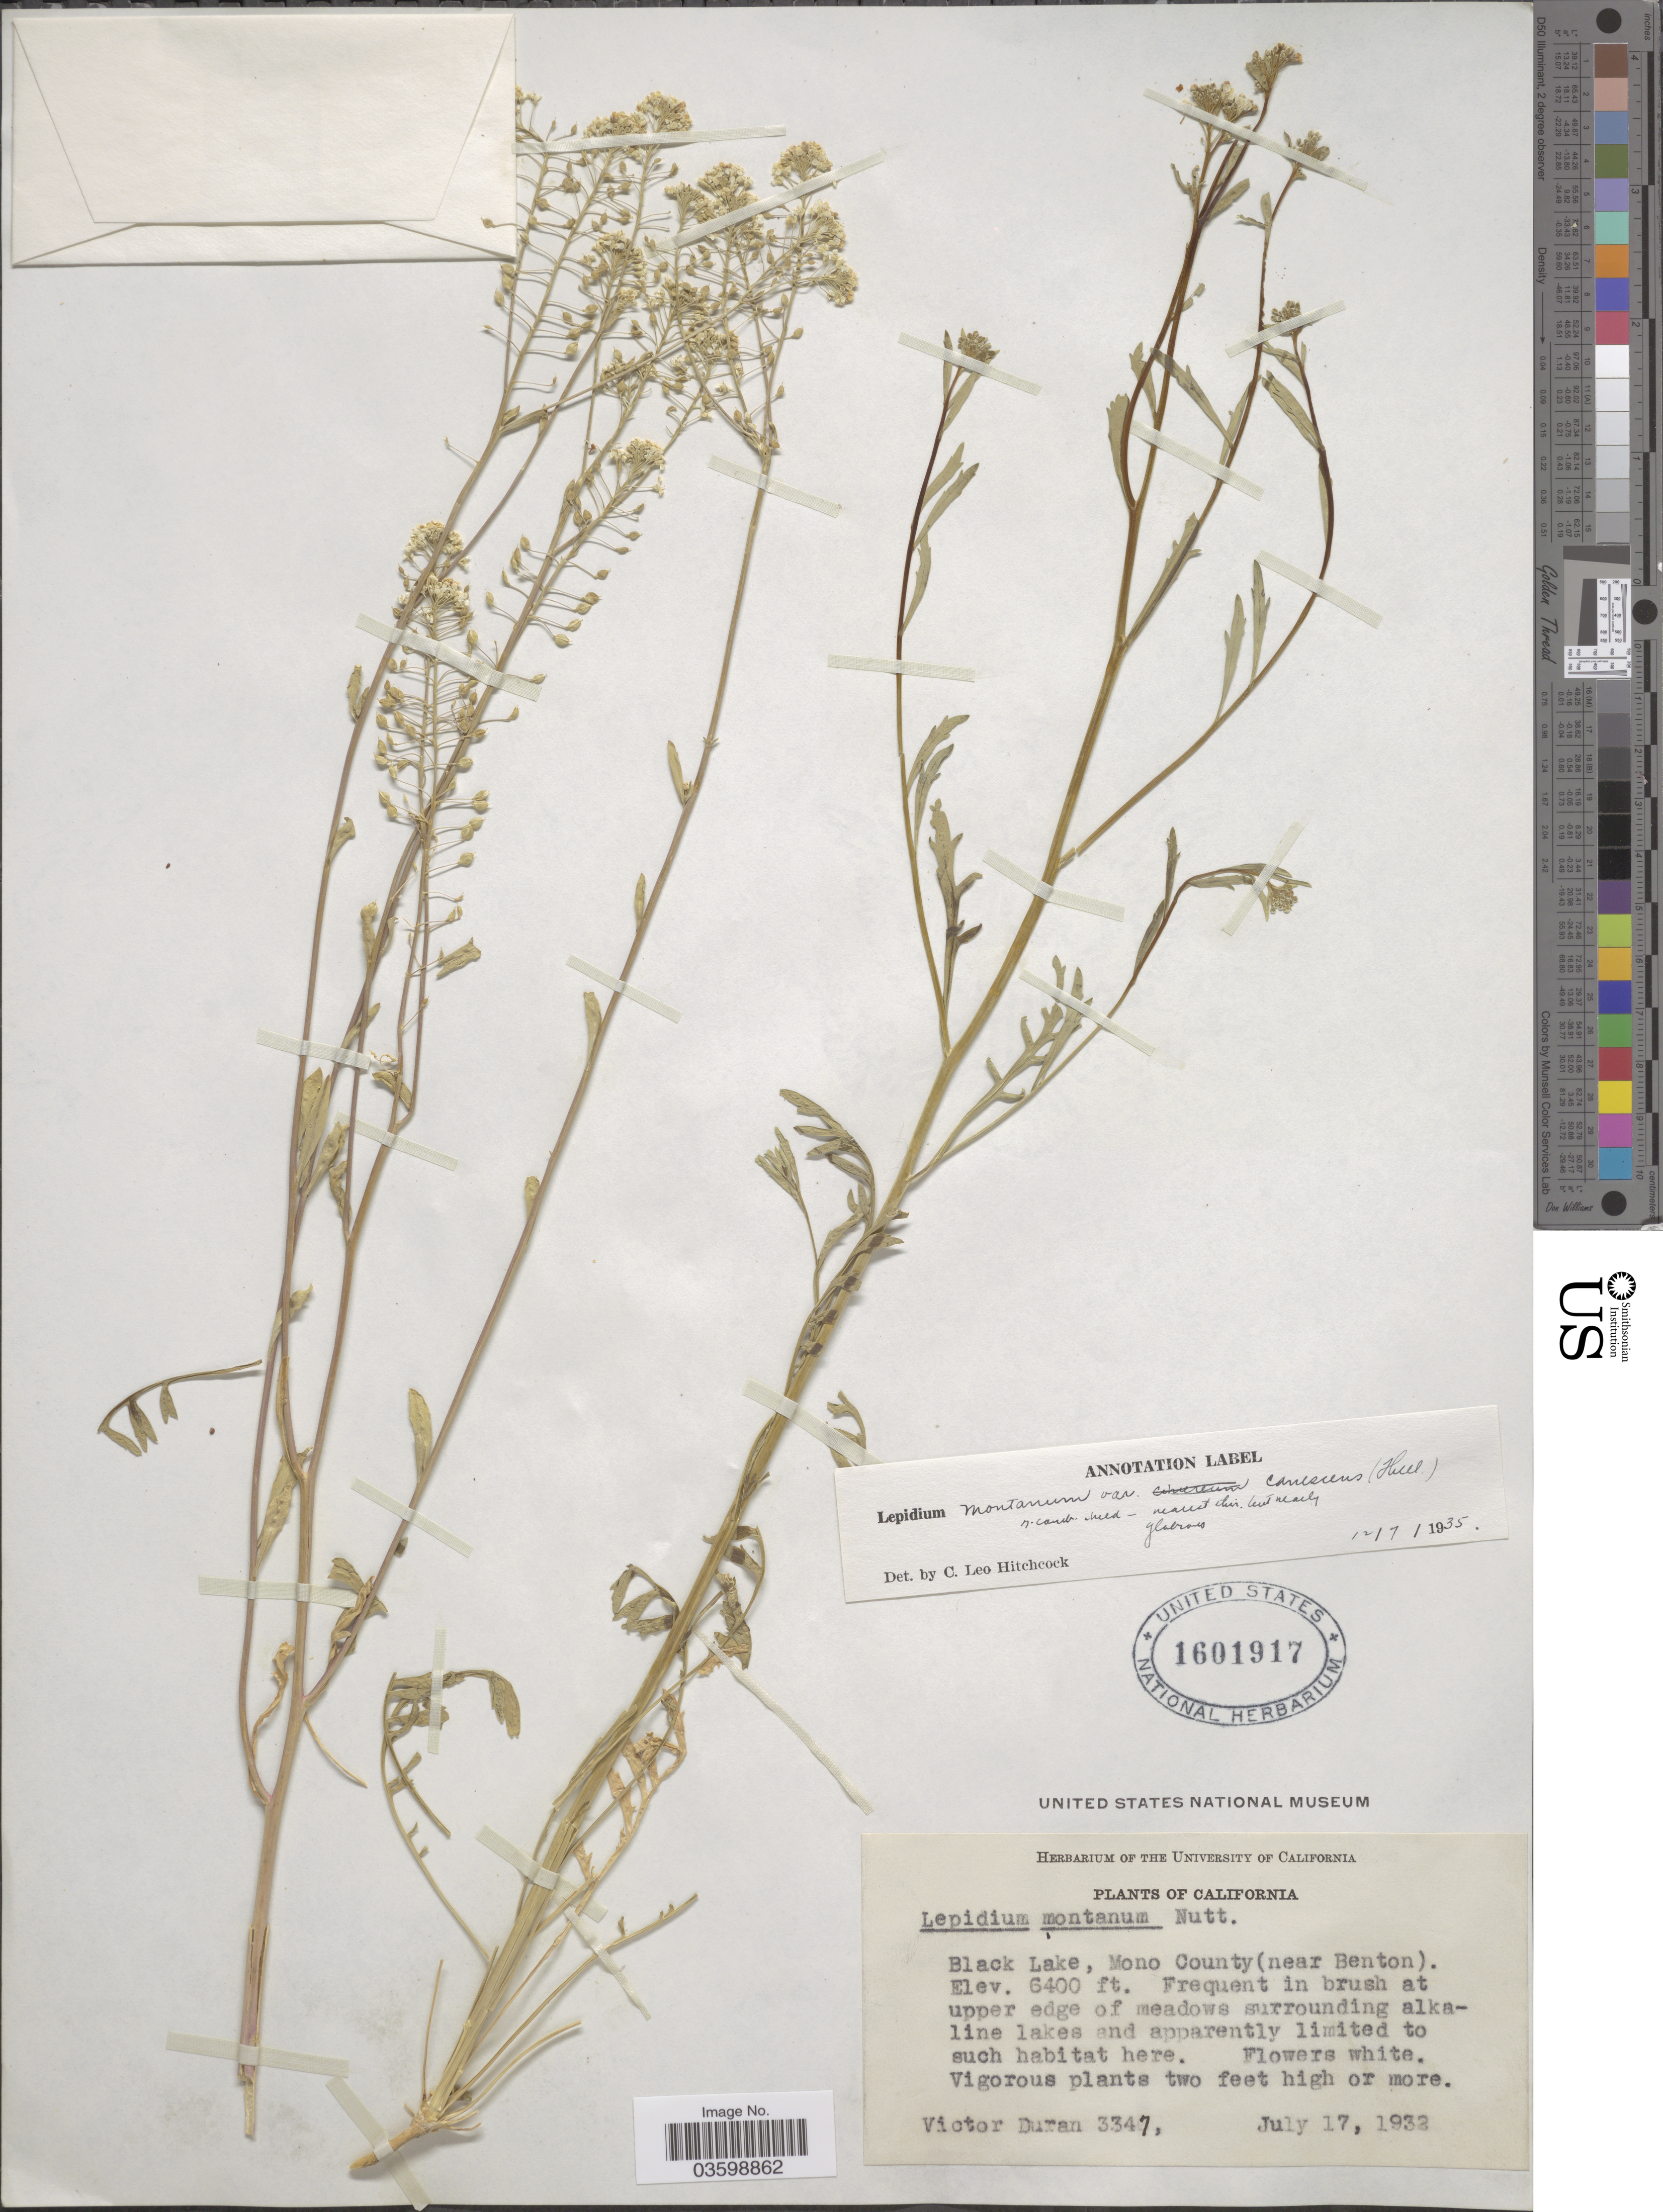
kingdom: Plantae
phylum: Tracheophyta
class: Magnoliopsida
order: Brassicales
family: Brassicaceae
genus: Lepidium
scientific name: Lepidium montanum var. canescens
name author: C.L. Hitchc.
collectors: V. Duran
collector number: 3347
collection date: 1932-07-17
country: United States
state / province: California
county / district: Mono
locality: Black Lake, Mono County (near Benton).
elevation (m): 1951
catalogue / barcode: US 1601917